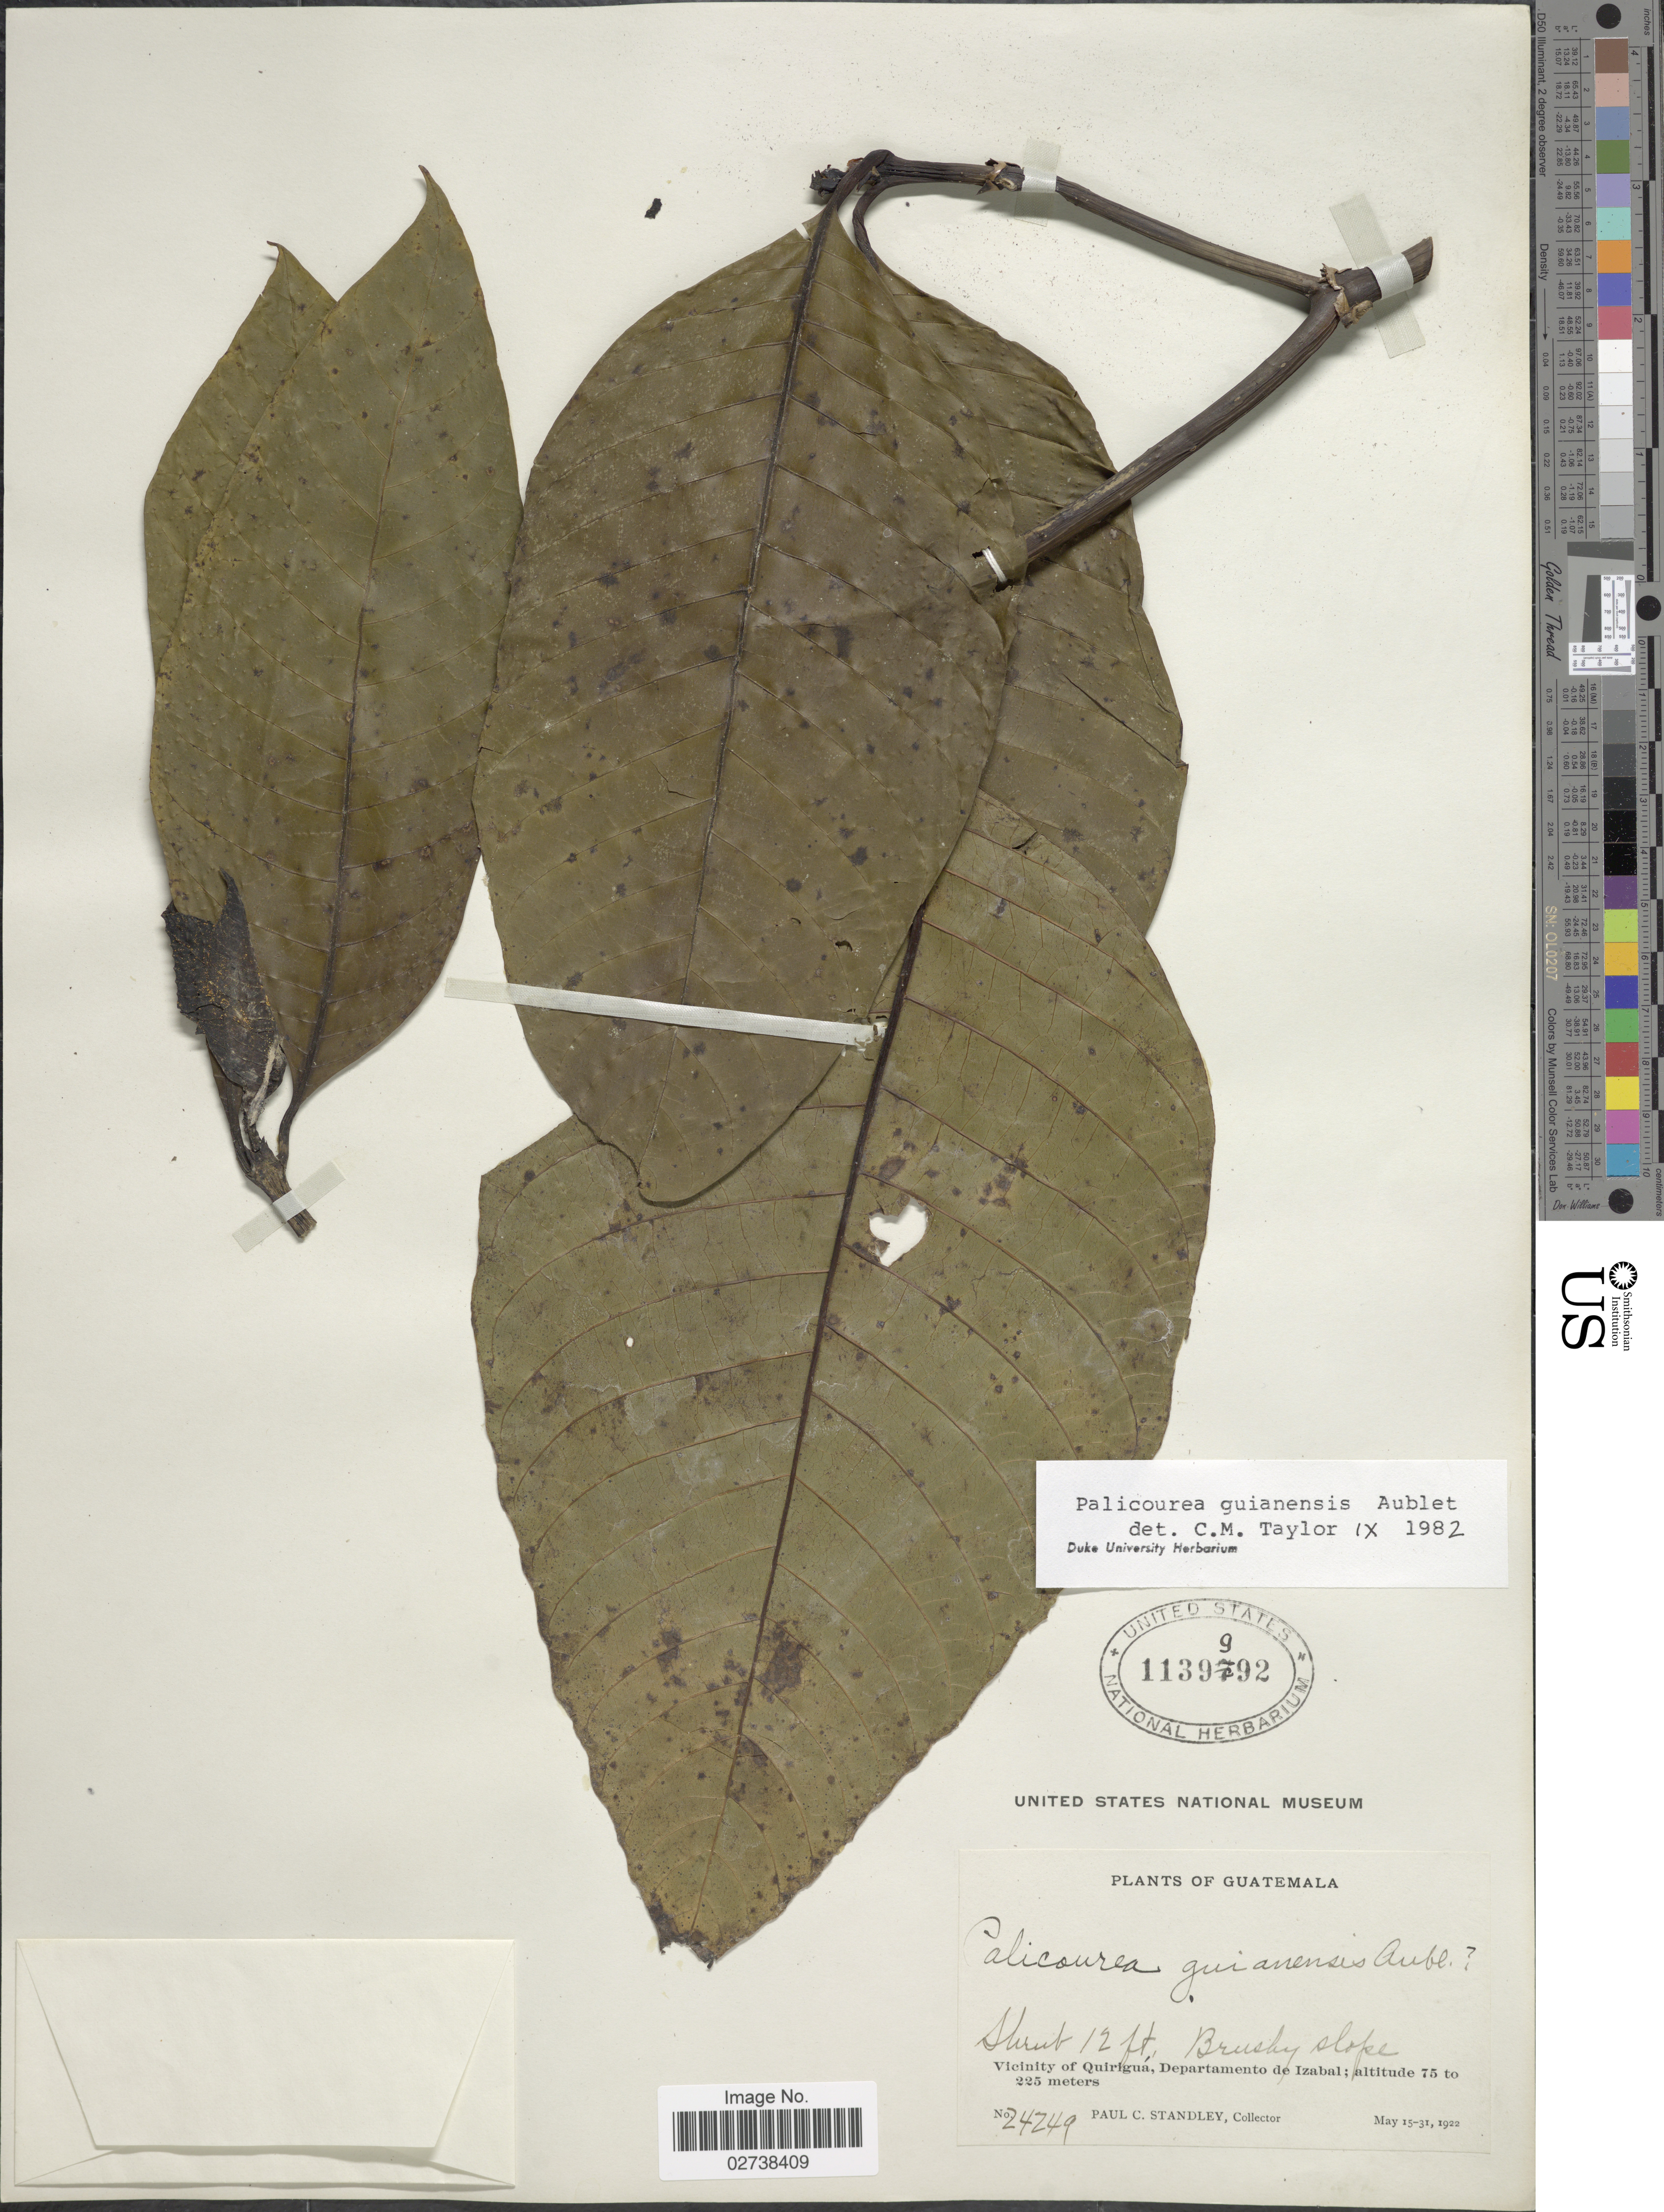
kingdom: Plantae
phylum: Tracheophyta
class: Magnoliopsida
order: Gentianales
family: Rubiaceae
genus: Palicourea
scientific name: Palicourea guianensis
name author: Aubl.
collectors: P. C. Standley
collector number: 24249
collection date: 1922-05-15/1922-05-31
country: Guatemala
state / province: Izabal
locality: Vicinity of Quirigua, Departamento de Izabal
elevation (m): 75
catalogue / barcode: US 1139992